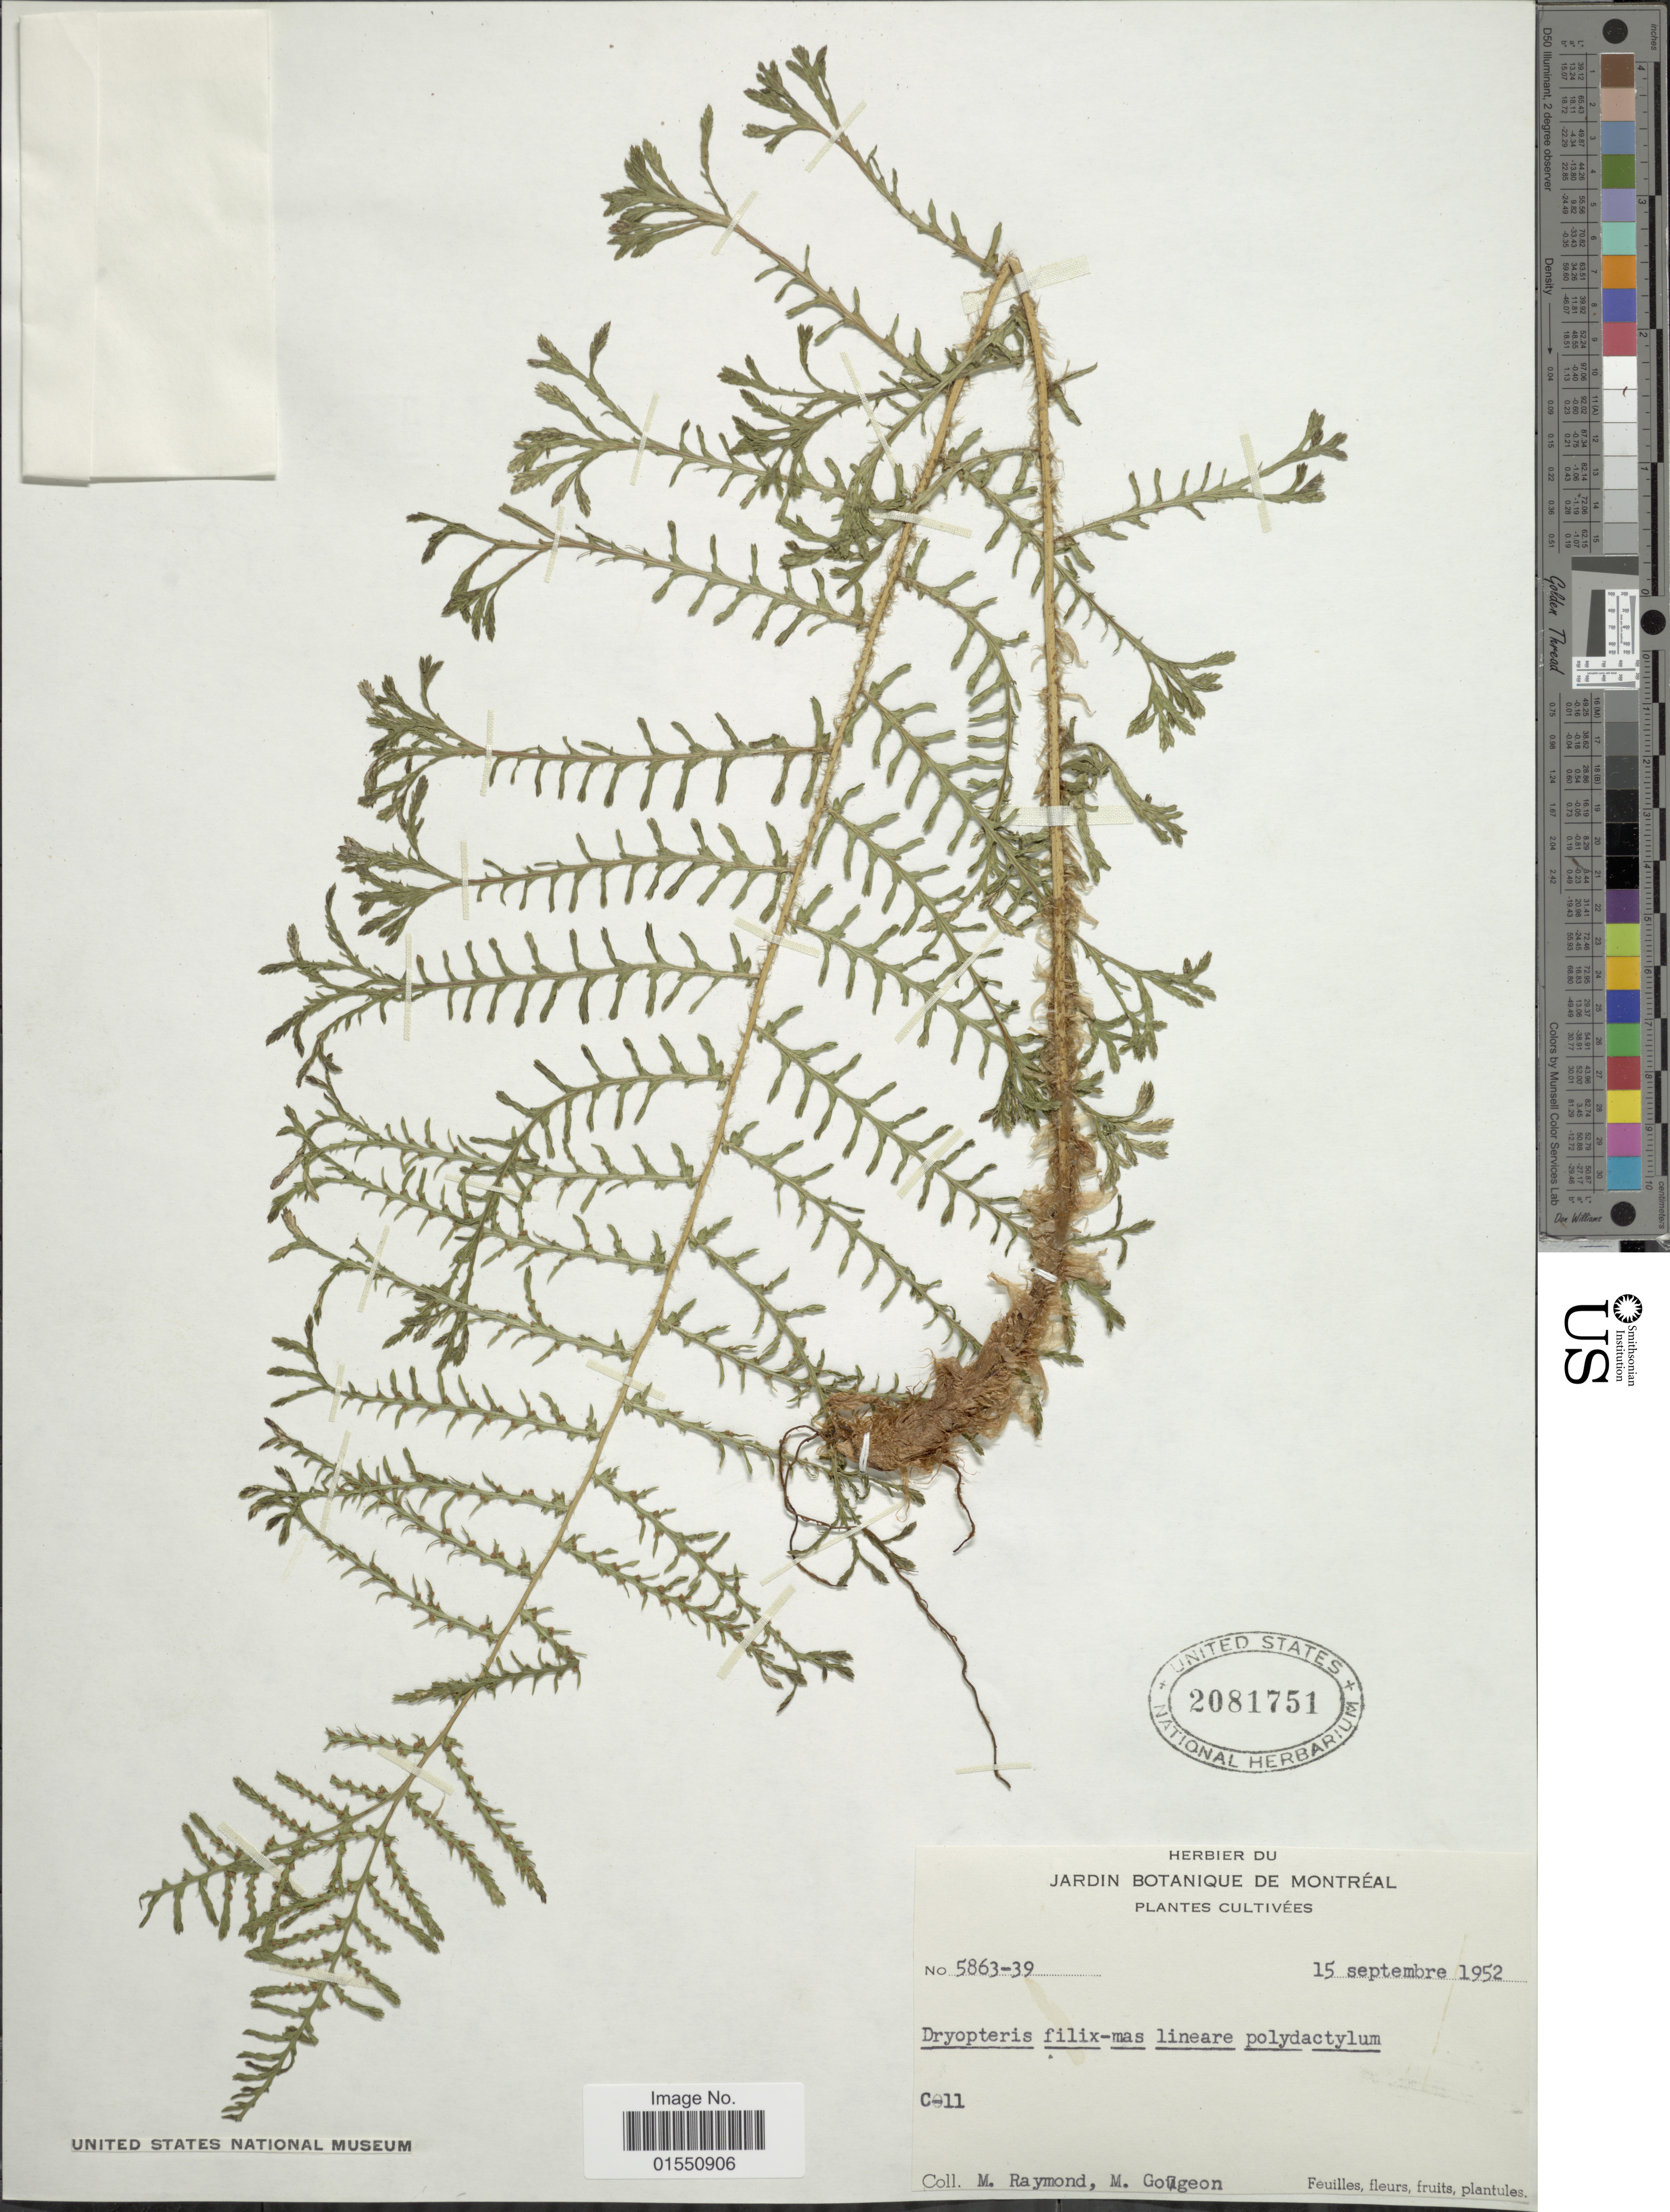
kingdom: Plantae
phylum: Tracheophyta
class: Polypodiopsida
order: Polypodiales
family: Dryopteridaceae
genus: Dryopteris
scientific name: Dryopteris filix-mas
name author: (L.) Schott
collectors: M. Raymond & M. Gougeon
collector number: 5863-39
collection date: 1952-09-15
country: Canada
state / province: Quebec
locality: Jardin Botanique de Montréal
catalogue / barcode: US 2081751